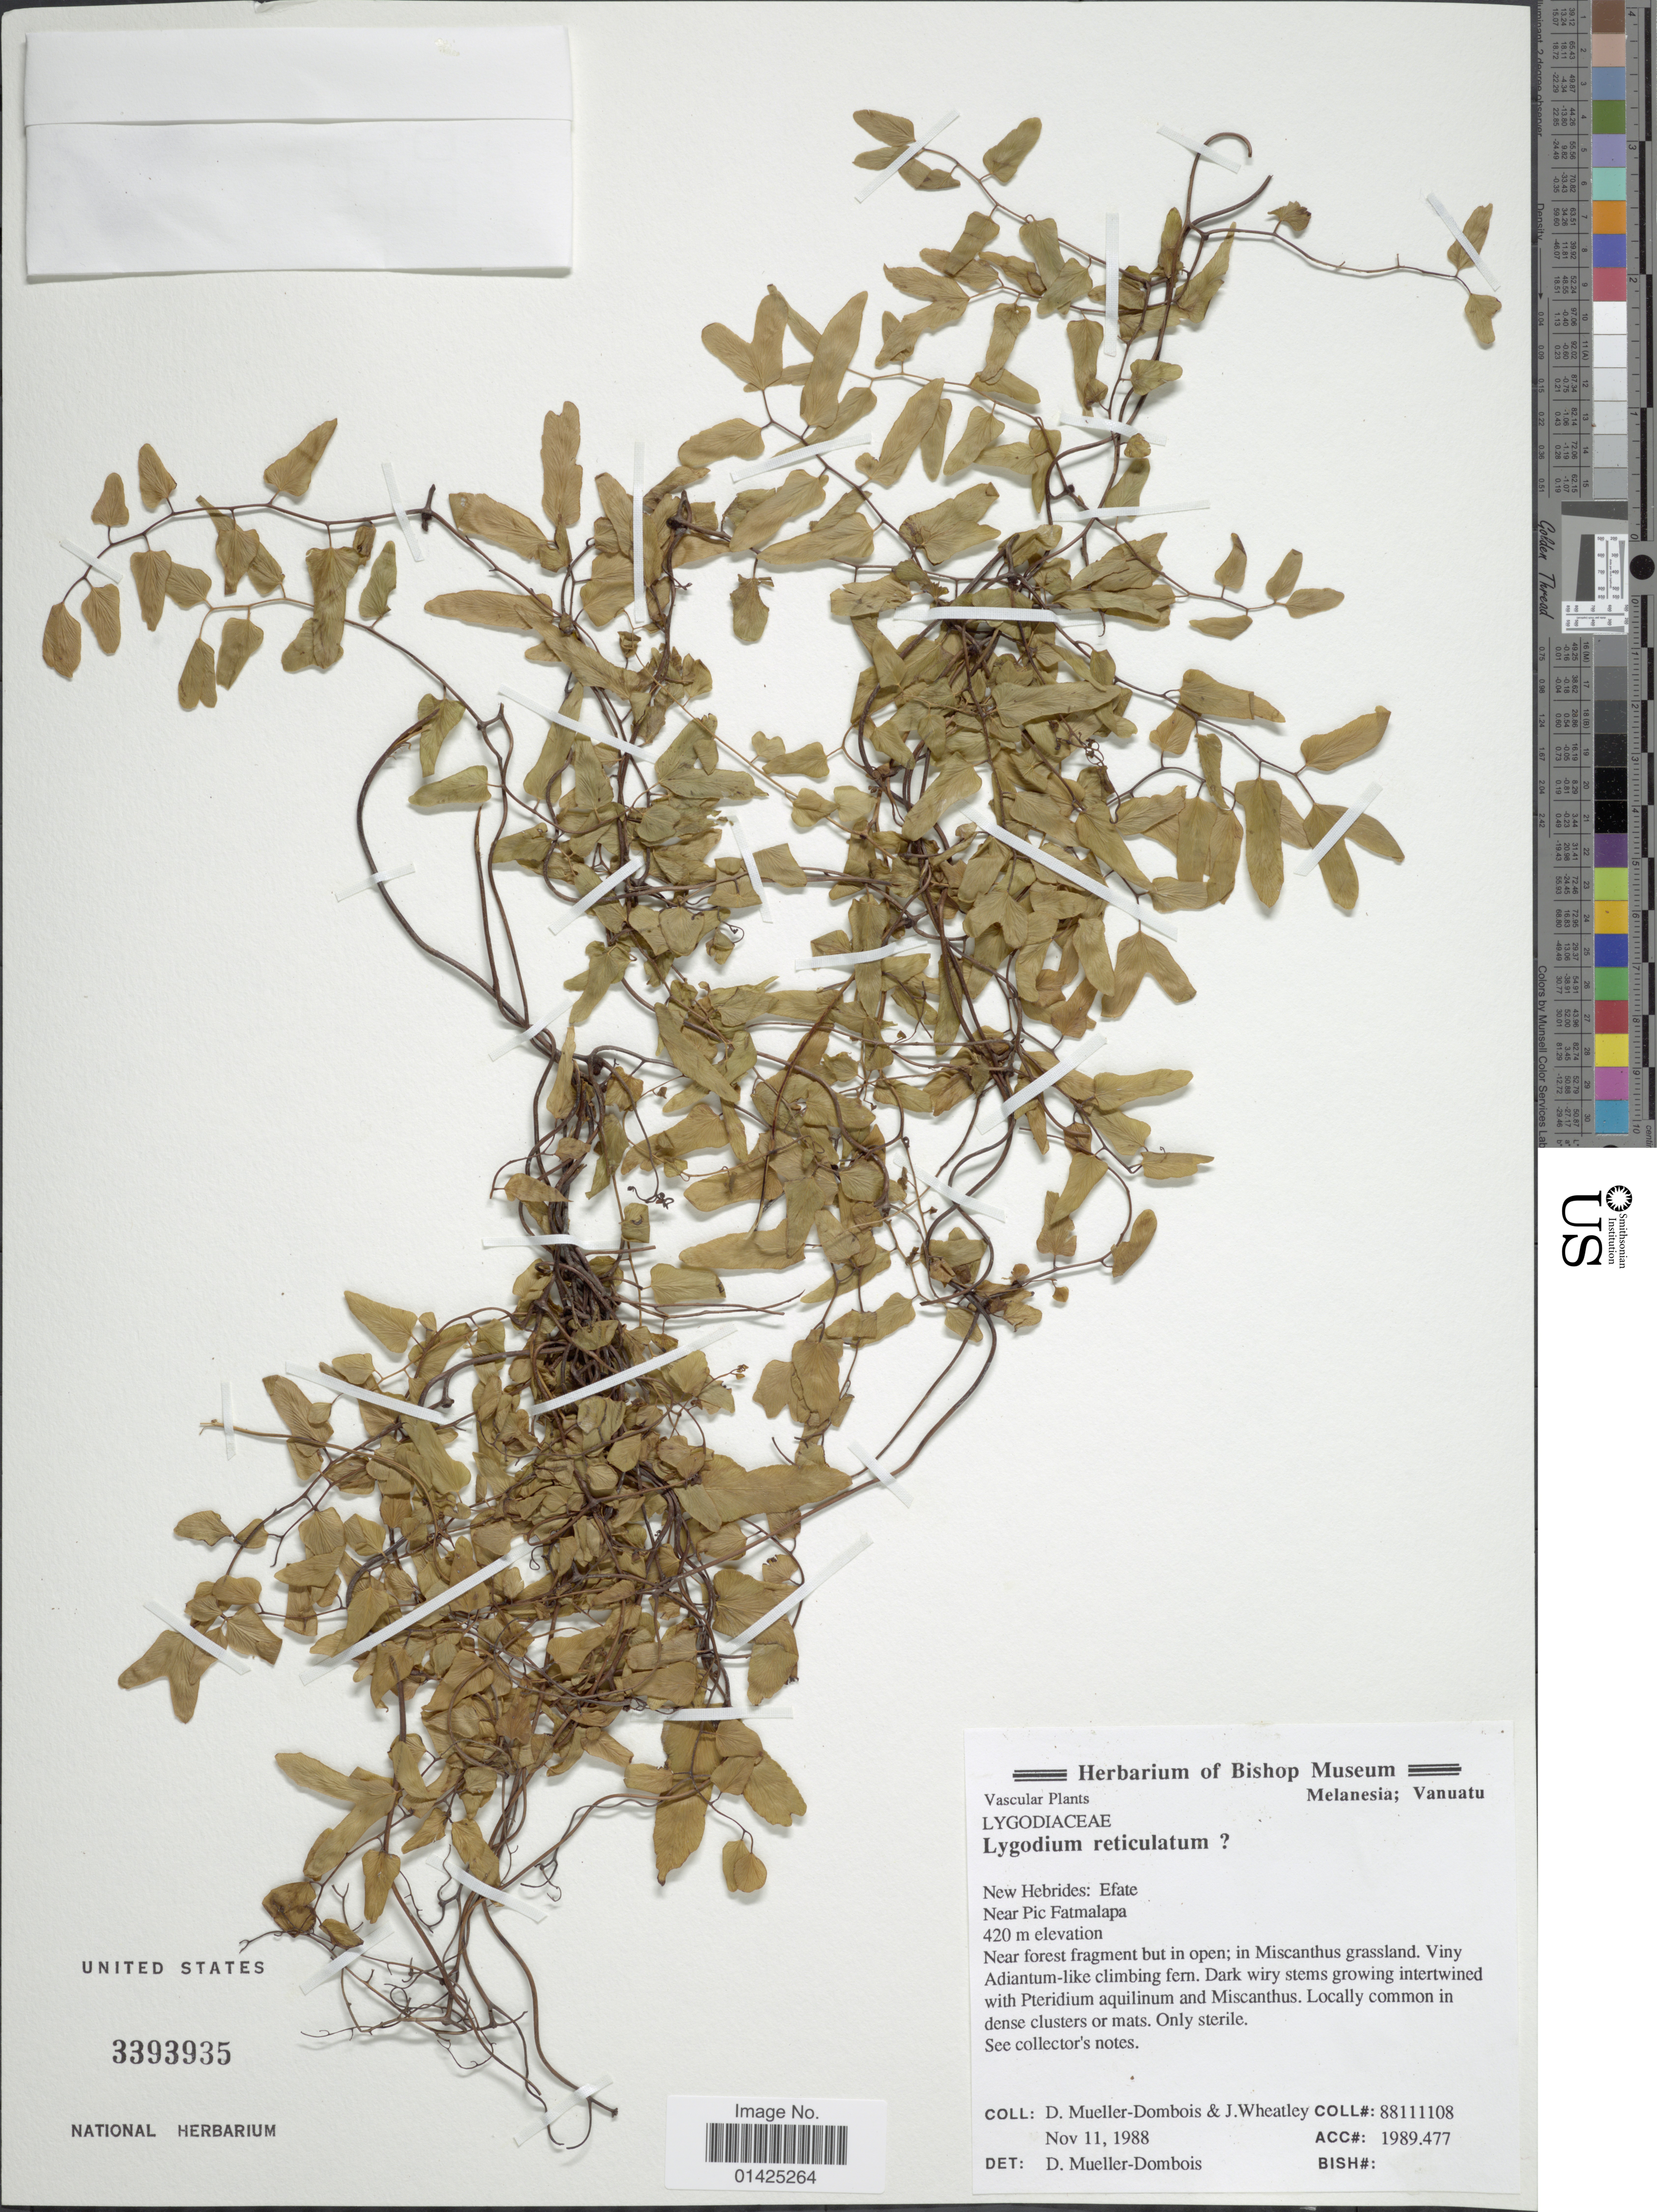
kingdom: Plantae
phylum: Tracheophyta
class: Polypodiopsida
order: Schizaeales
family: Lygodiaceae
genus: Lygodium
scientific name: Lygodium reticulatum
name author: Schkuhr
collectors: D. Mueller-Dombois & J. Wheatley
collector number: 88111108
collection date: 1988-11-11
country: Vanuatu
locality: New Hebrides: Efate, Near Pic Fatmalapa.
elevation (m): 420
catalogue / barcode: US 3393935